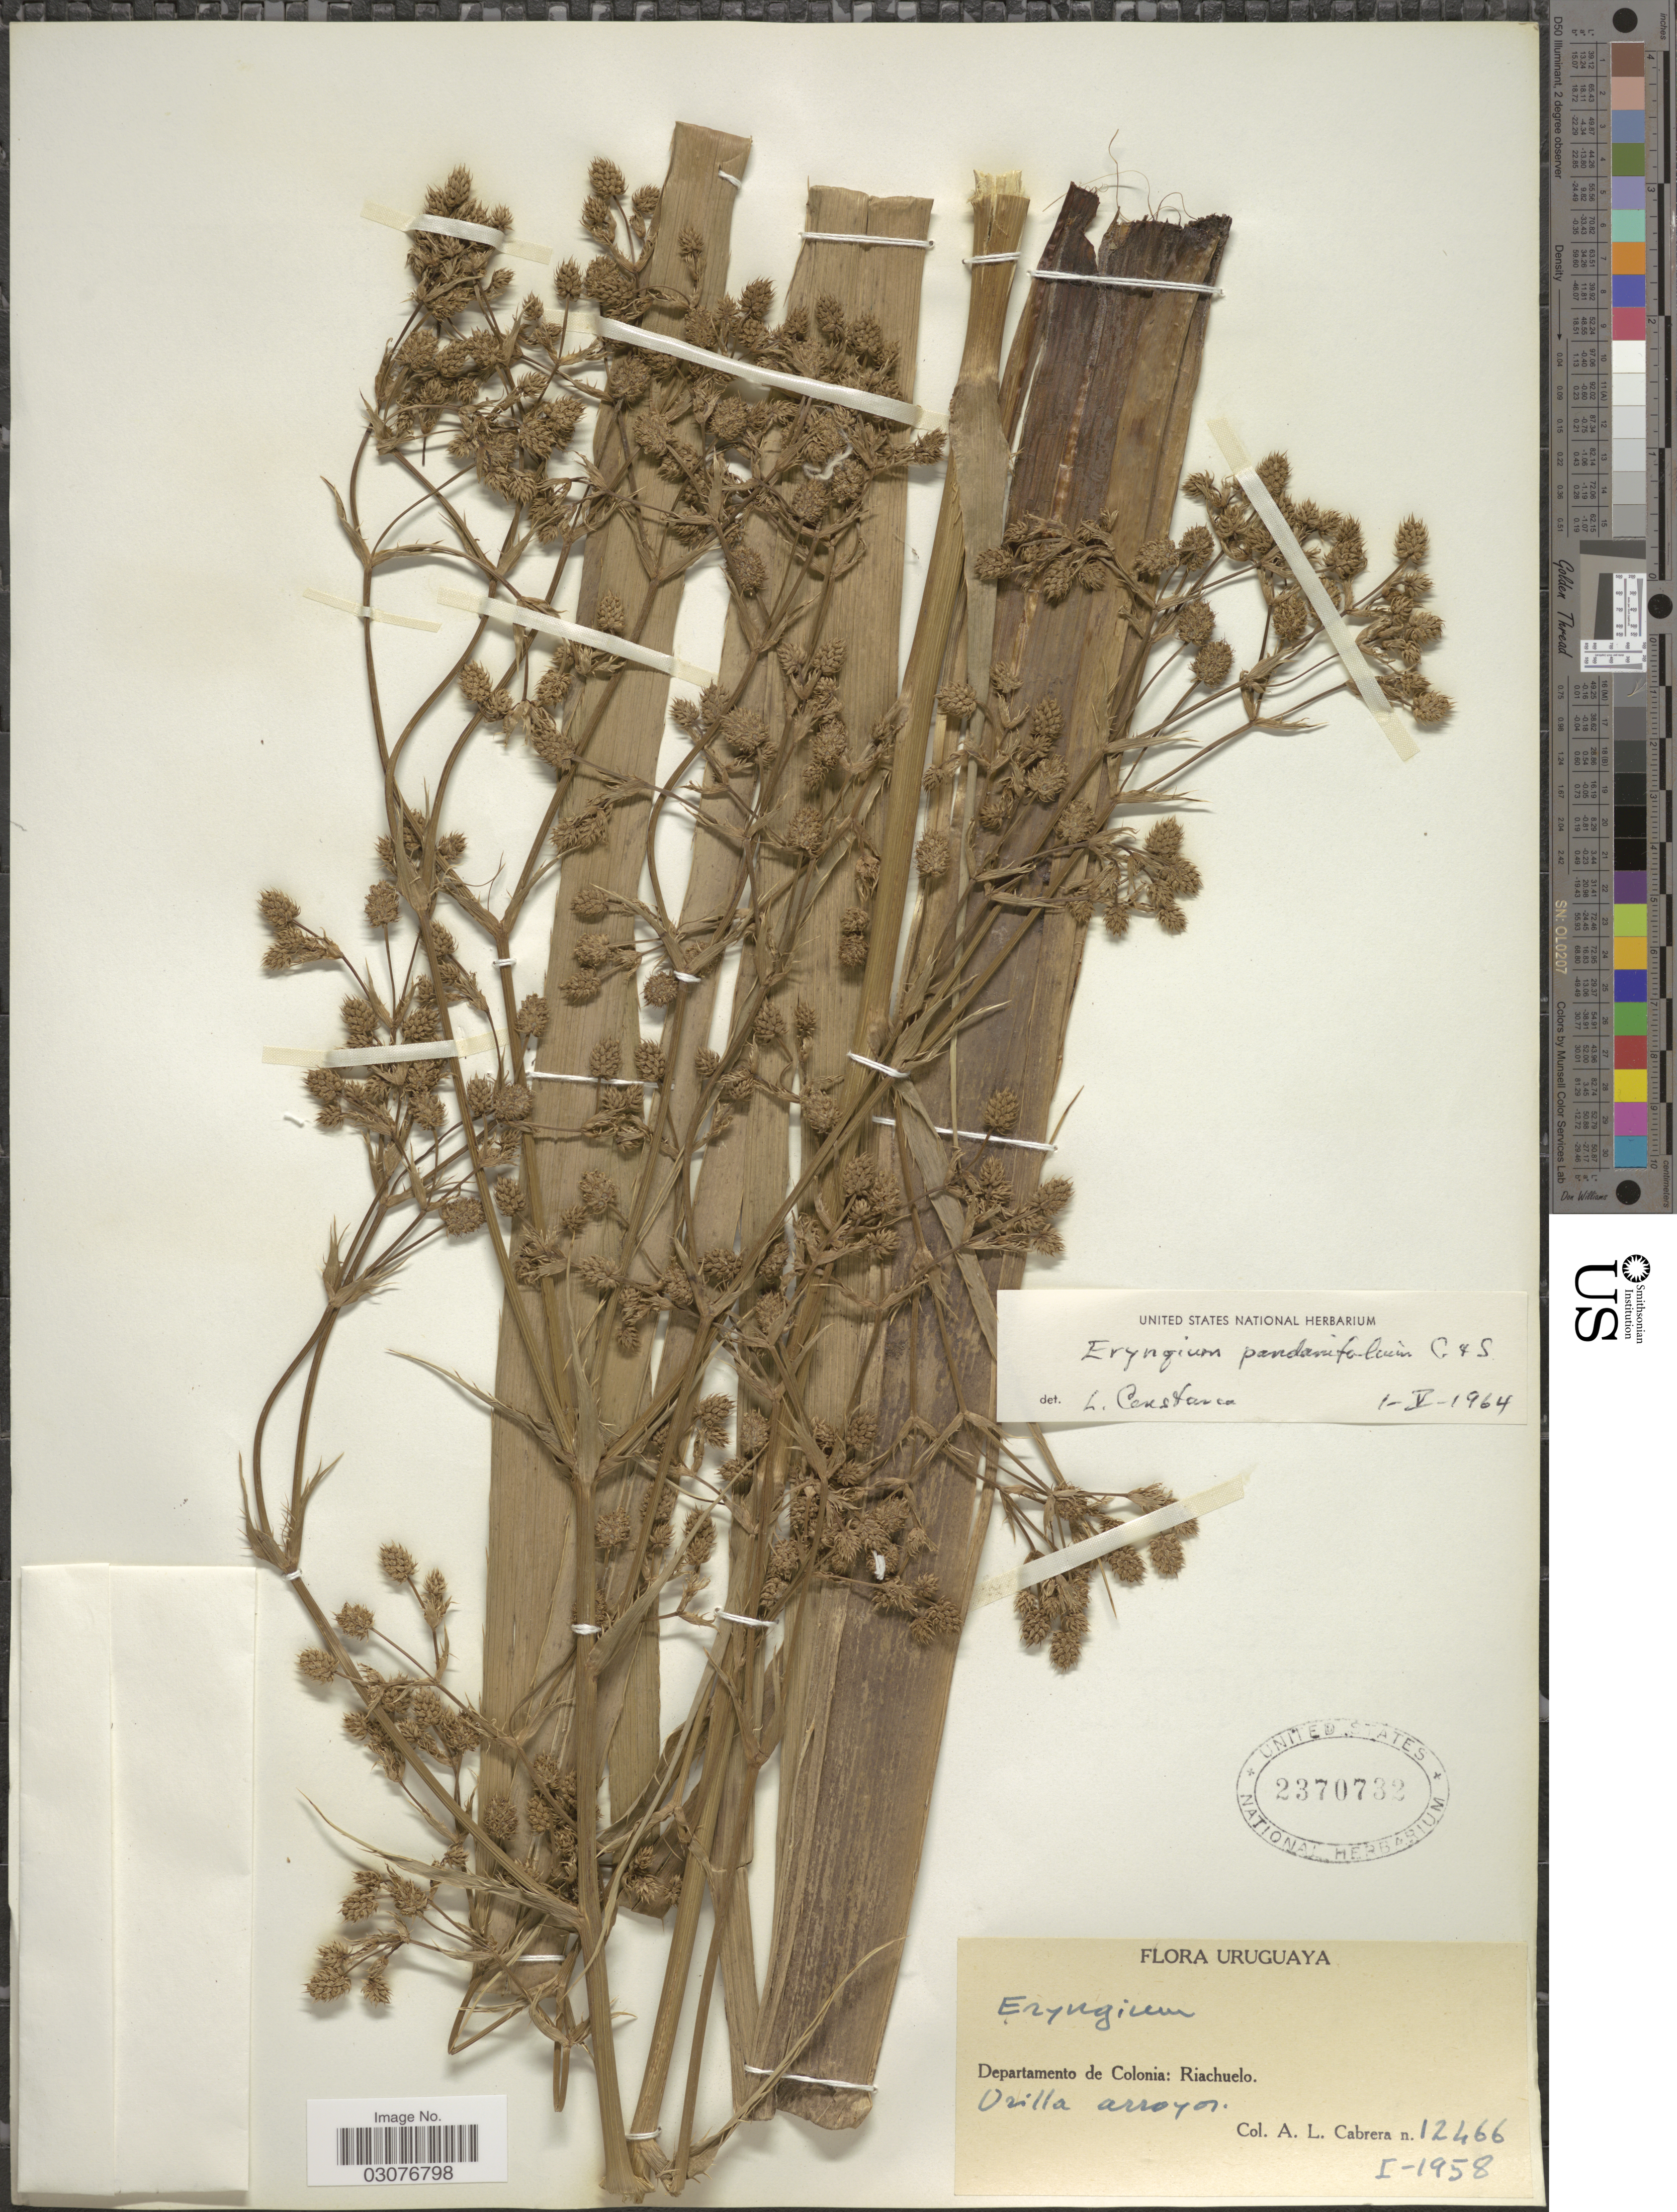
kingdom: Plantae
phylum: Tracheophyta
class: Magnoliopsida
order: Apiales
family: Apiaceae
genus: Eryngium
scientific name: Eryngium pandanifolium var. pandanifolium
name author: Cham. & Schltdl.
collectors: A. L. Cabrera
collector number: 12466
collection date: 1958-01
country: Uruguay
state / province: Colonia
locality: Departamento de Colonia: Riachuelo.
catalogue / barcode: US 2370732